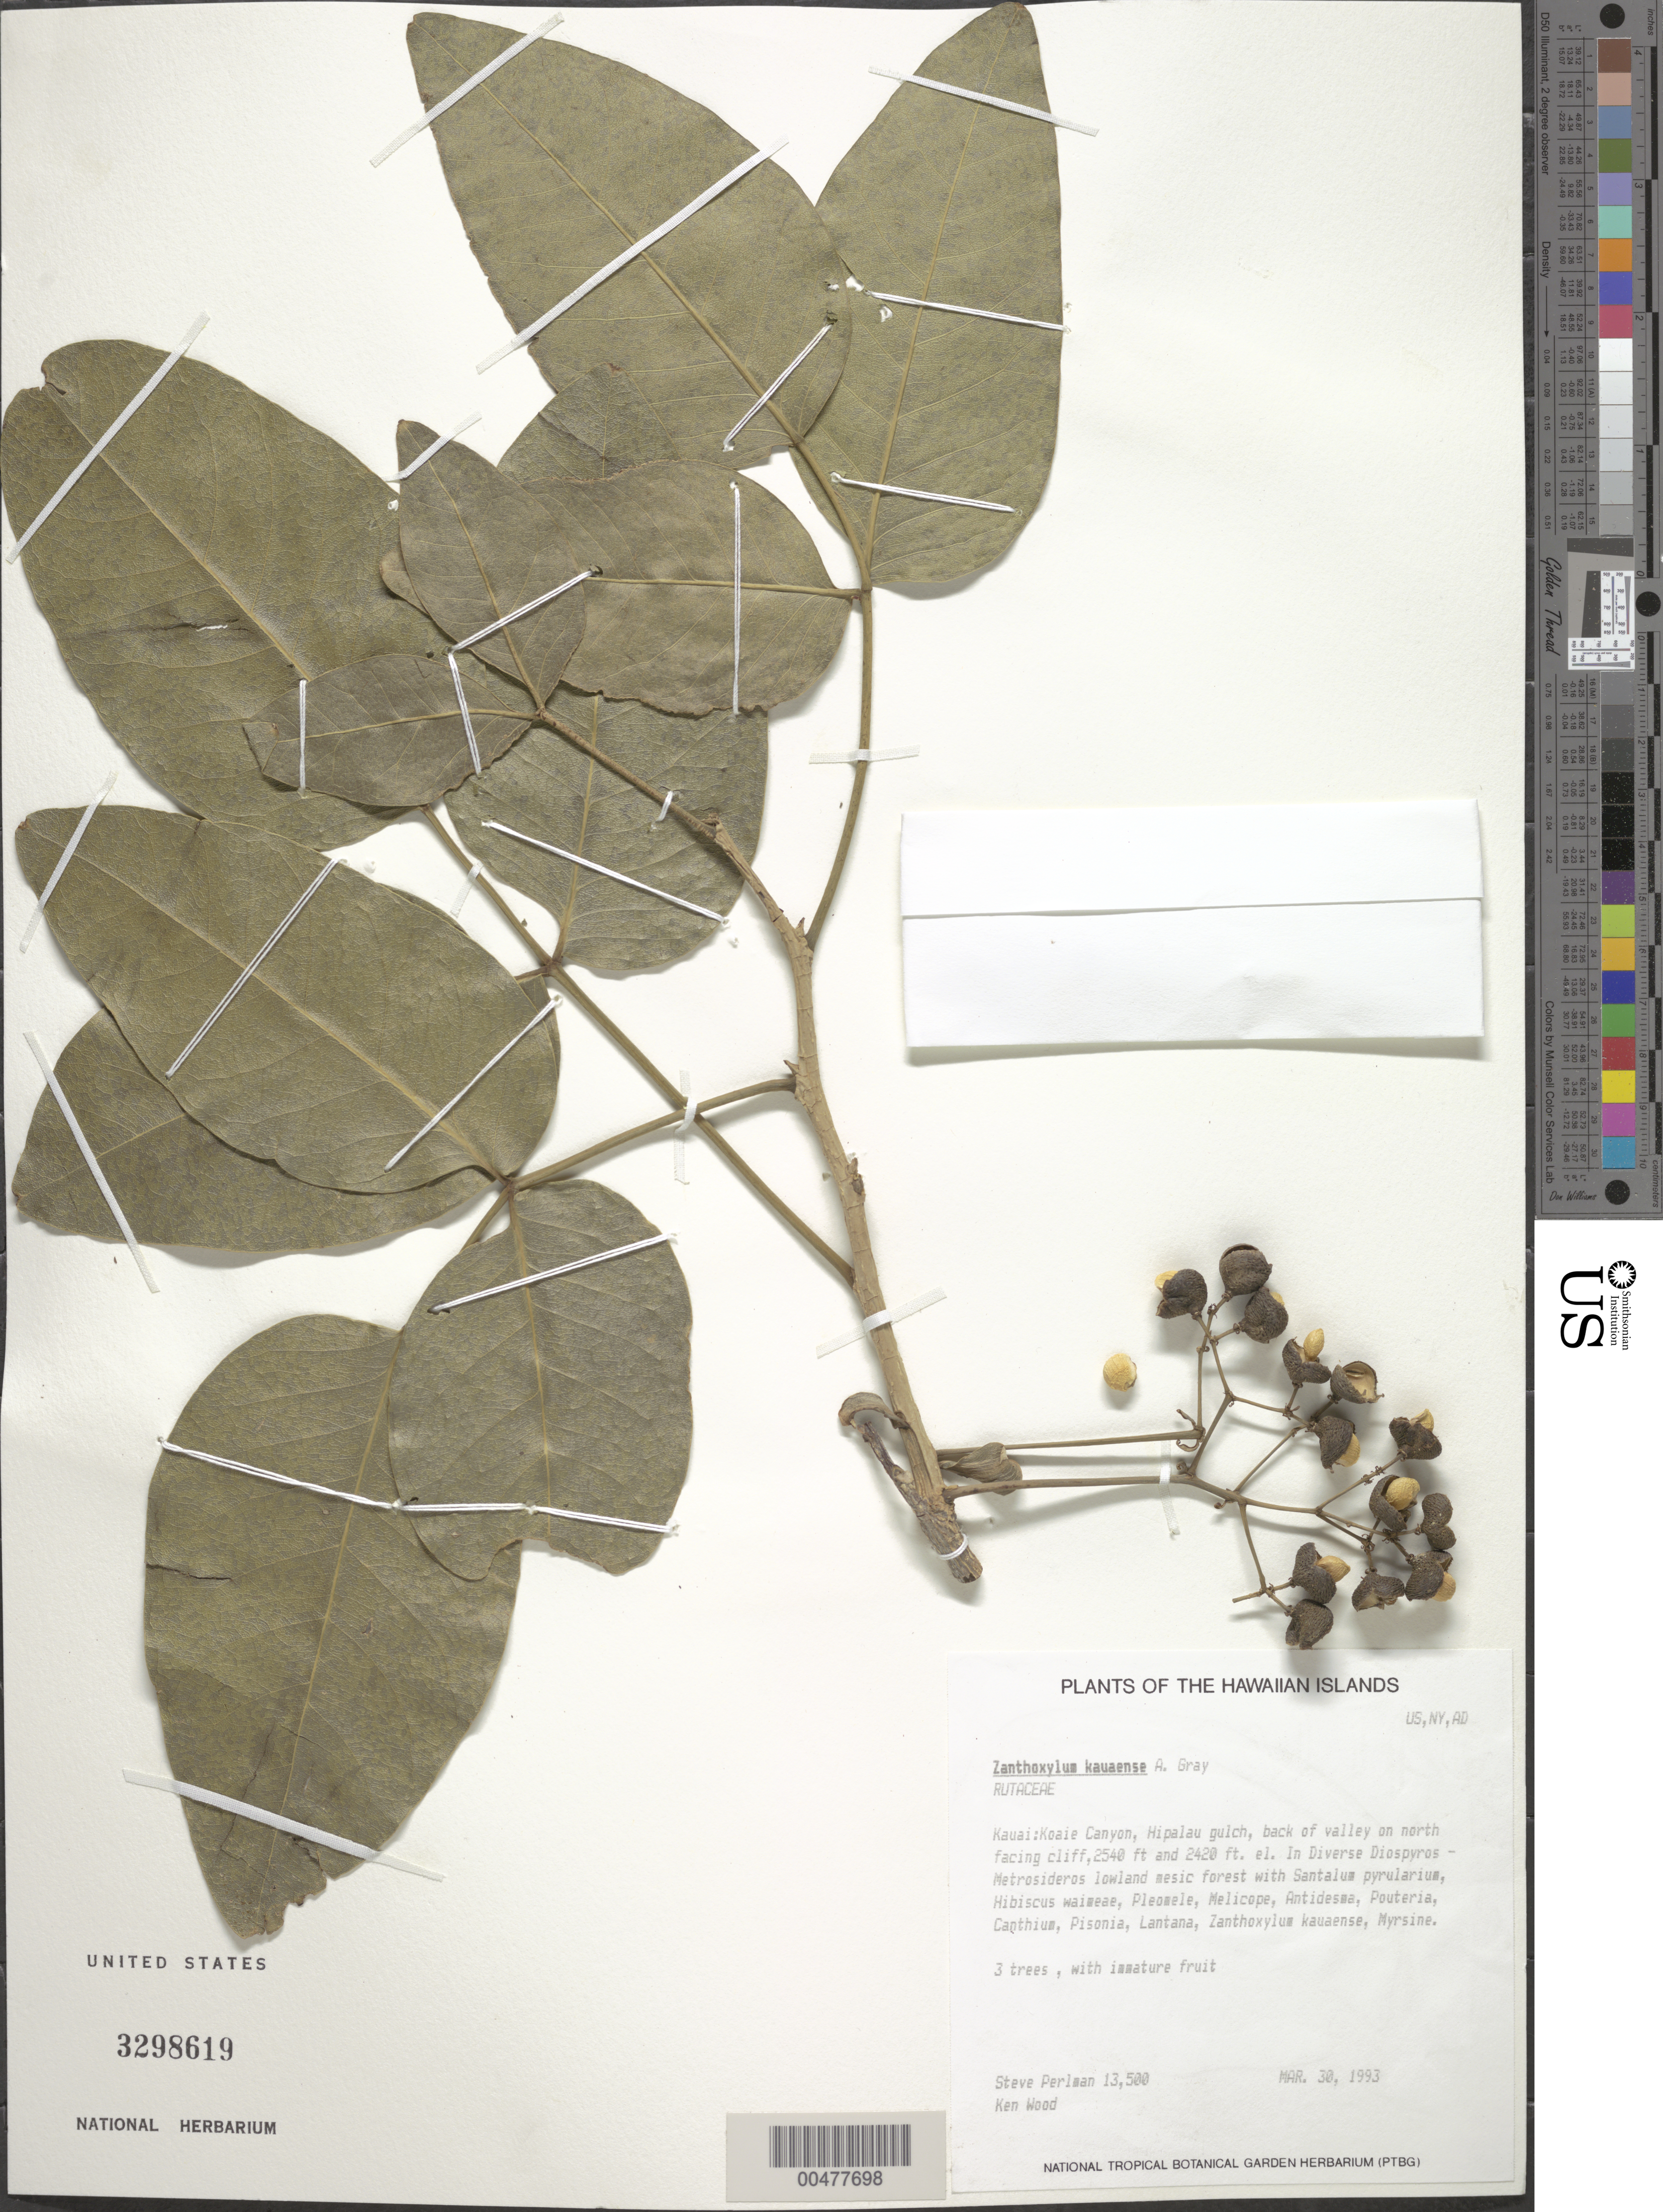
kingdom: Plantae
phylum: Tracheophyta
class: Magnoliopsida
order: Sapindales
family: Rutaceae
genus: Zanthoxylum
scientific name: Zanthoxylum kauaense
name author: A. Gray in Wilkes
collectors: S. P. Perlman & K. Wood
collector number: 13500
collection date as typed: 30 Mar 1993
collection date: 1993-03-30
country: United States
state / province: Hawaii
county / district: Kauai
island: Kaua'i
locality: Koaie Canyon, Hipalau Gulch, back of valley on N facing cliff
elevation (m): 740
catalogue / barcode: US 3298619